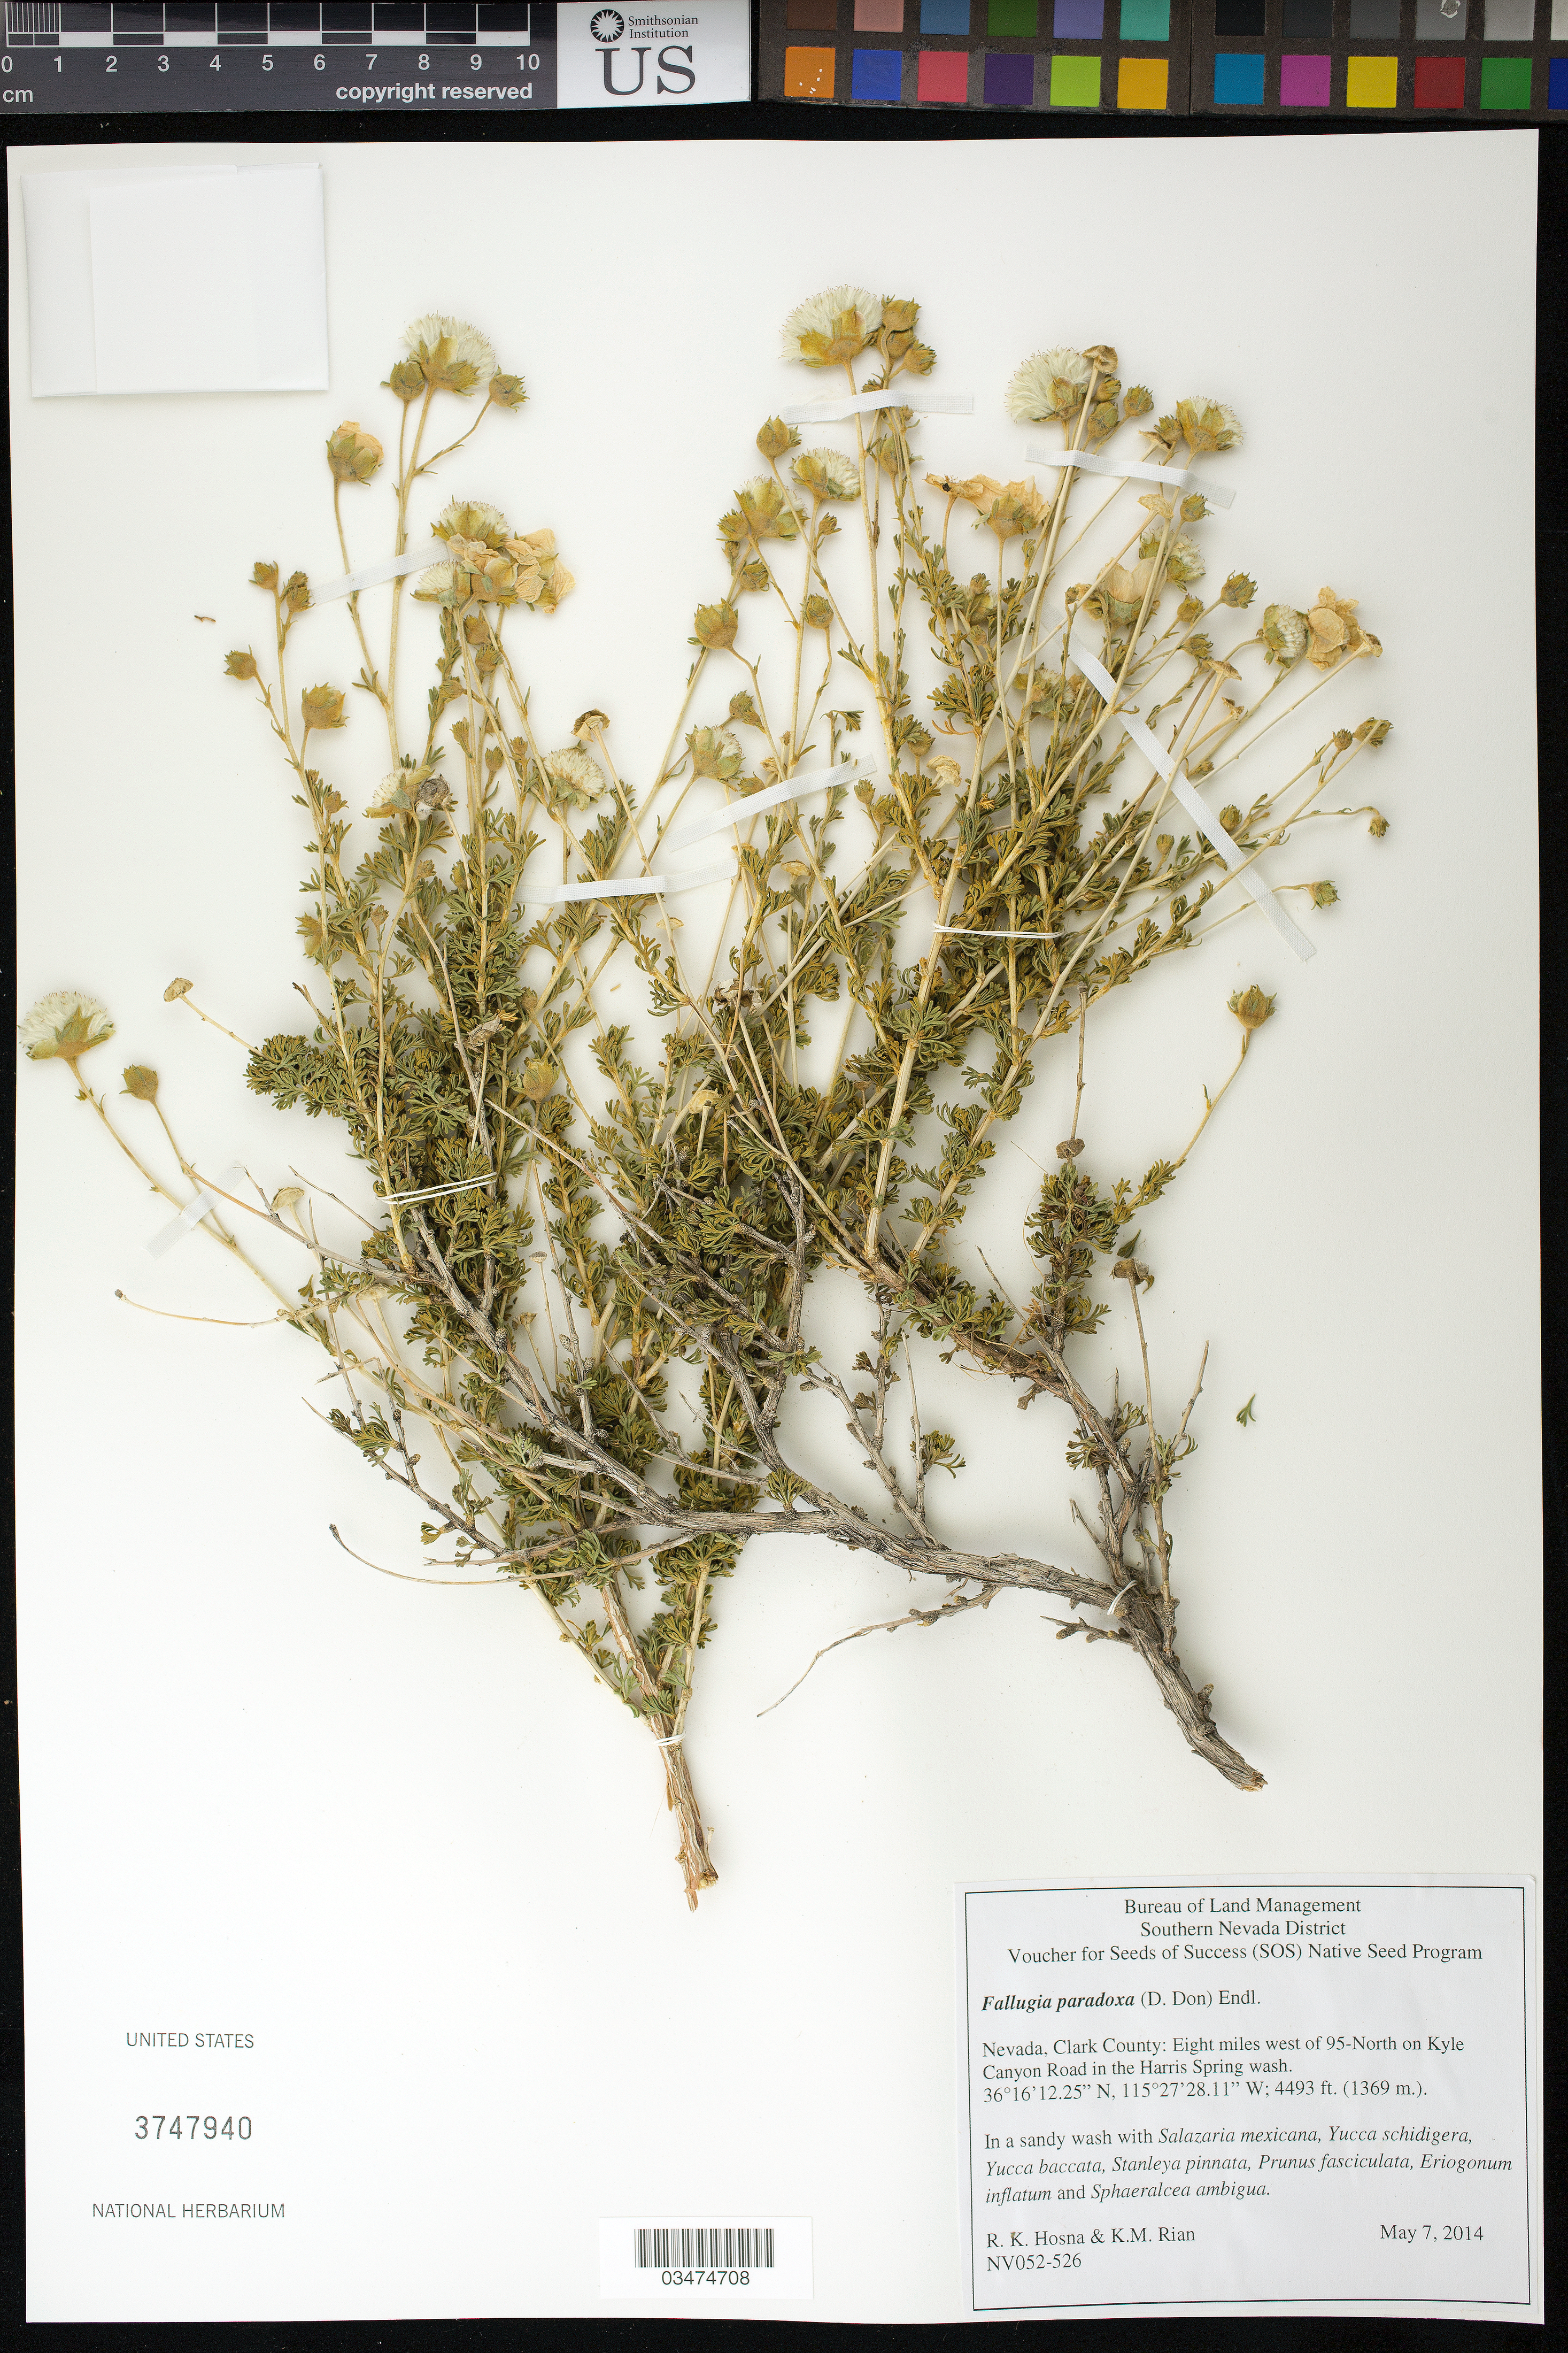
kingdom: Plantae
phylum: Tracheophyta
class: Magnoliopsida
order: Rosales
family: Rosaceae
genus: Fallugia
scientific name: Fallugia paradoxa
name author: (D. Don ex Tilloch & T. Taylor) Endl. ex Torr.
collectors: R. Hosna & K. Rian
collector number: NV052-526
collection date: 2014-05-07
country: United States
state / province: Nevada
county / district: Clark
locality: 8 mi. W of 95-N on Kyle Canyon Rd in the Harris Spring wash.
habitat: Sandy wash.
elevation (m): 1369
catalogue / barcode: US 3747940